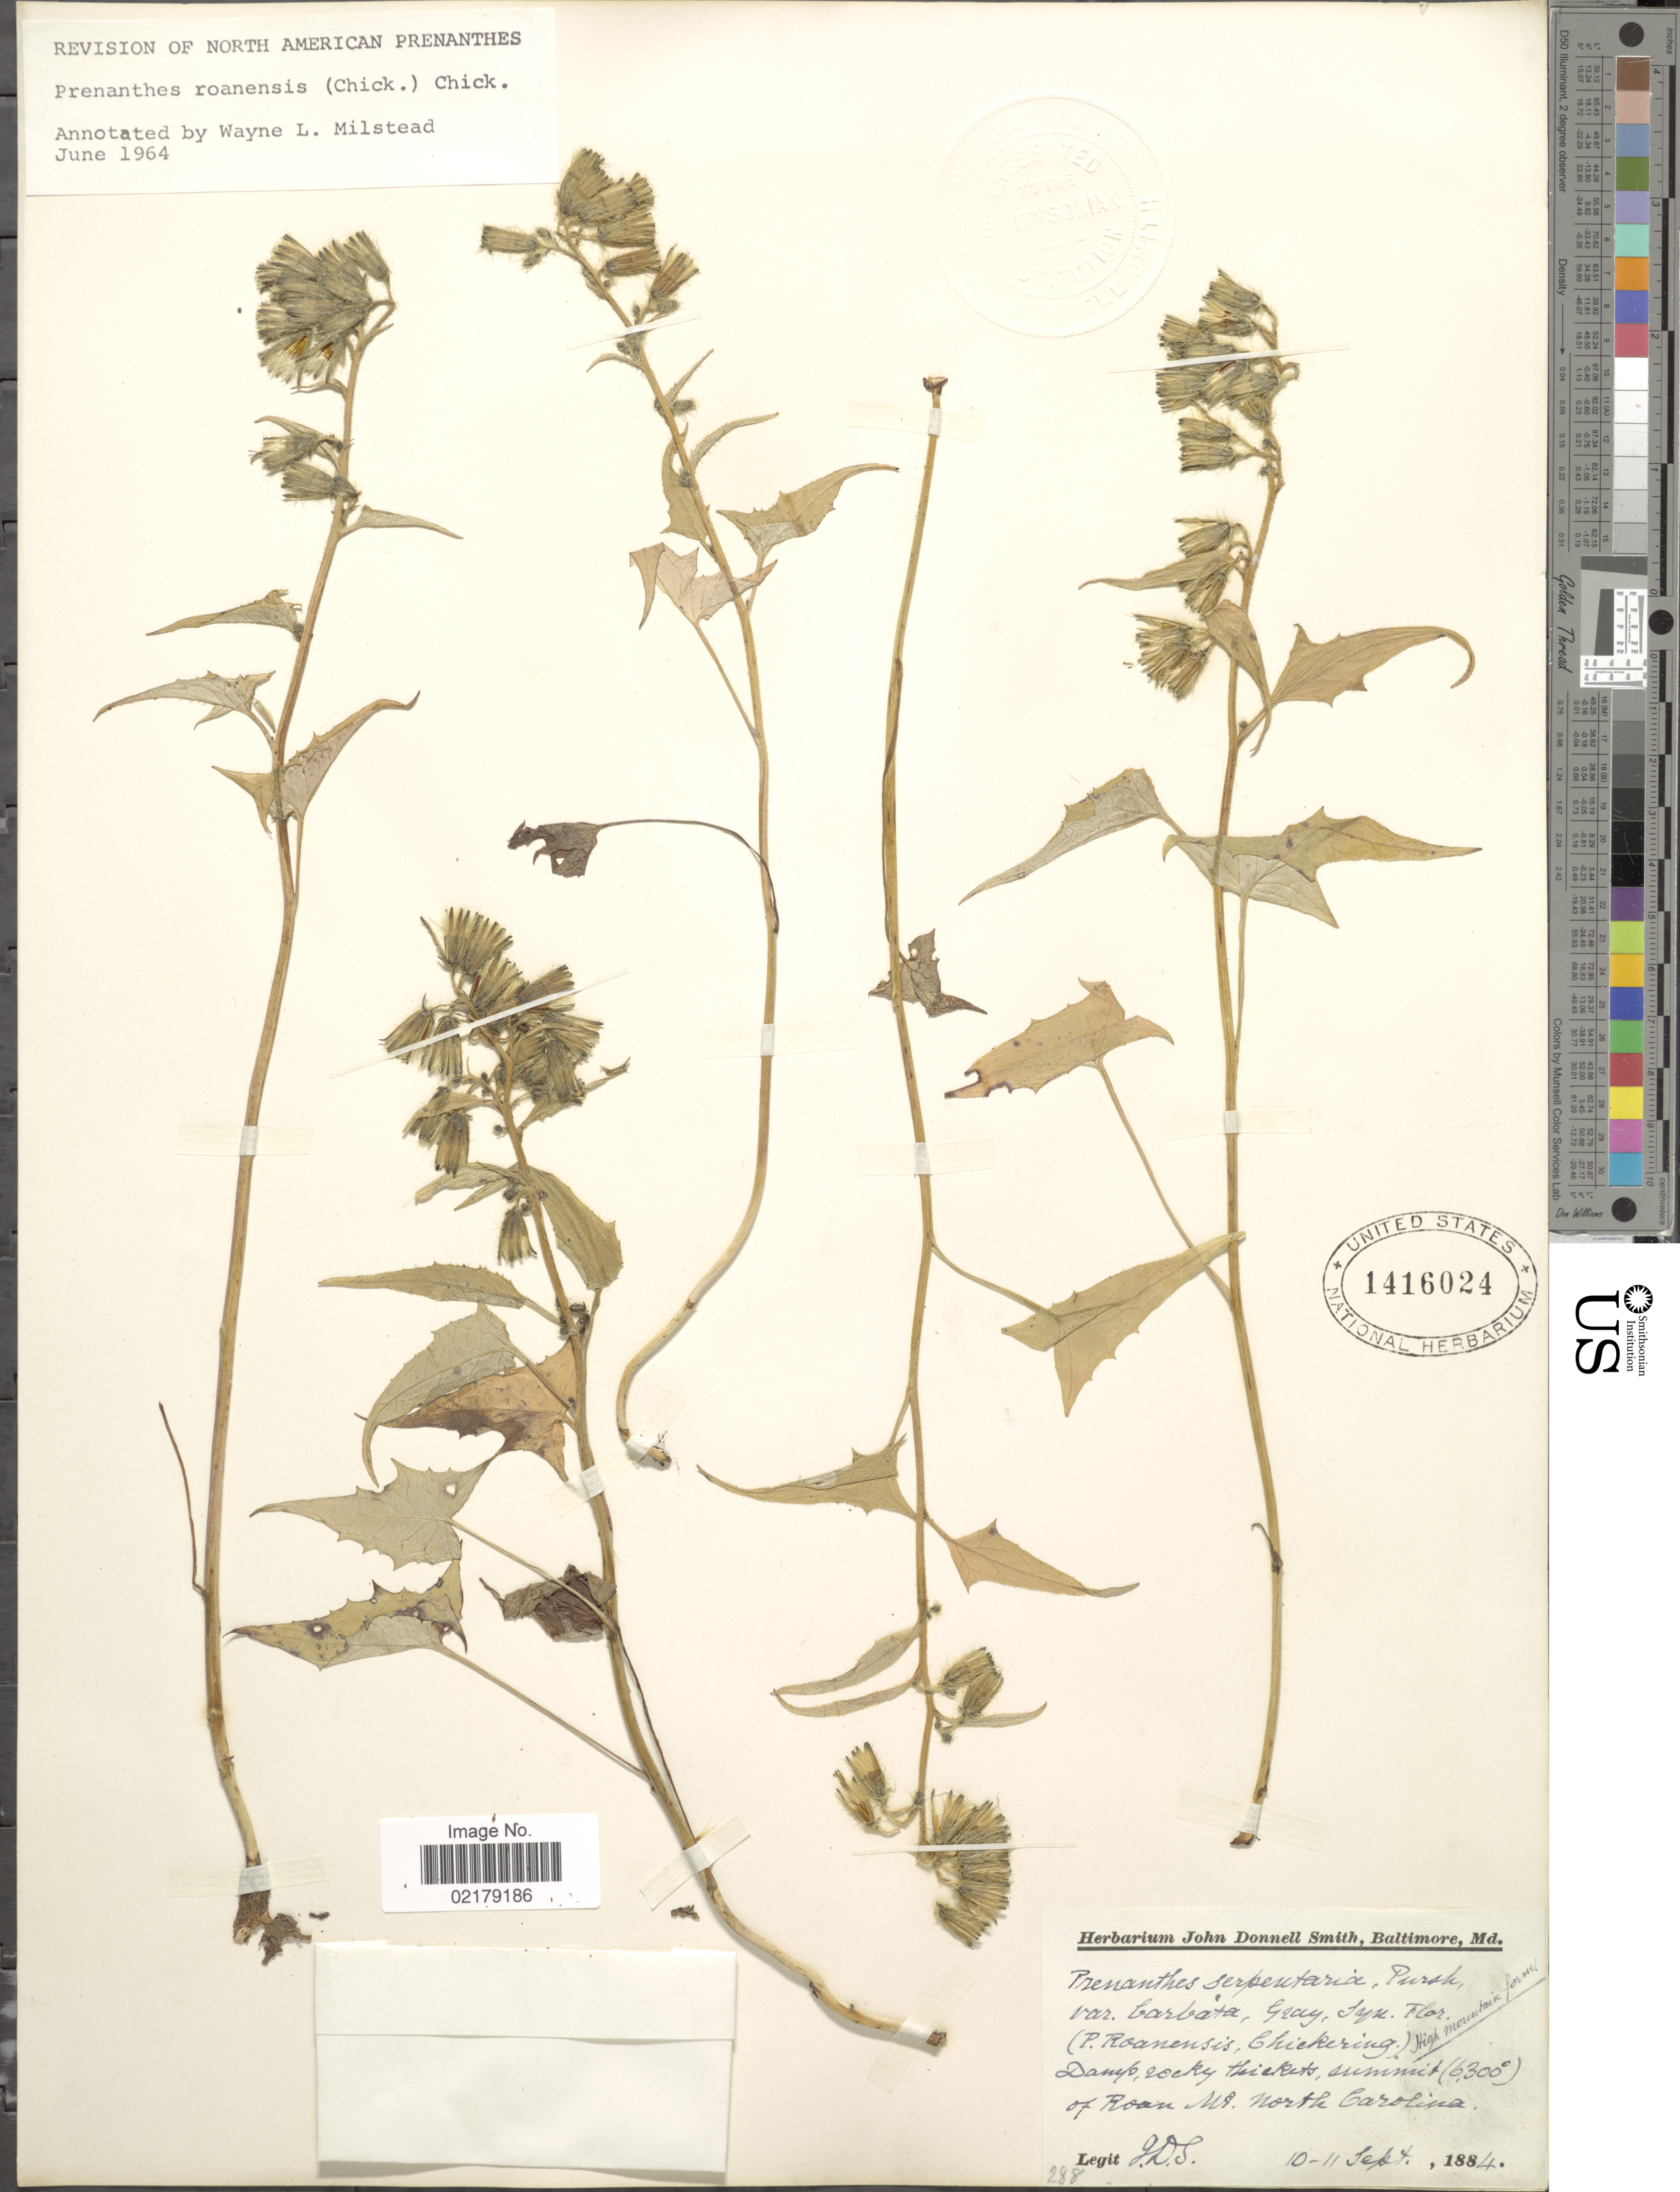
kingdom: Plantae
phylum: Tracheophyta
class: Magnoliopsida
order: Asterales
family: Asteraceae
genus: Nabalus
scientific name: Nabalus roanensis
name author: Chickering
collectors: J. Donnell Smith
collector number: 288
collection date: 1884-09-10/1884-09-11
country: United States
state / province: North Carolina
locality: Damp, rocky thickets, summit of Roan Mt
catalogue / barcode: US 1416024